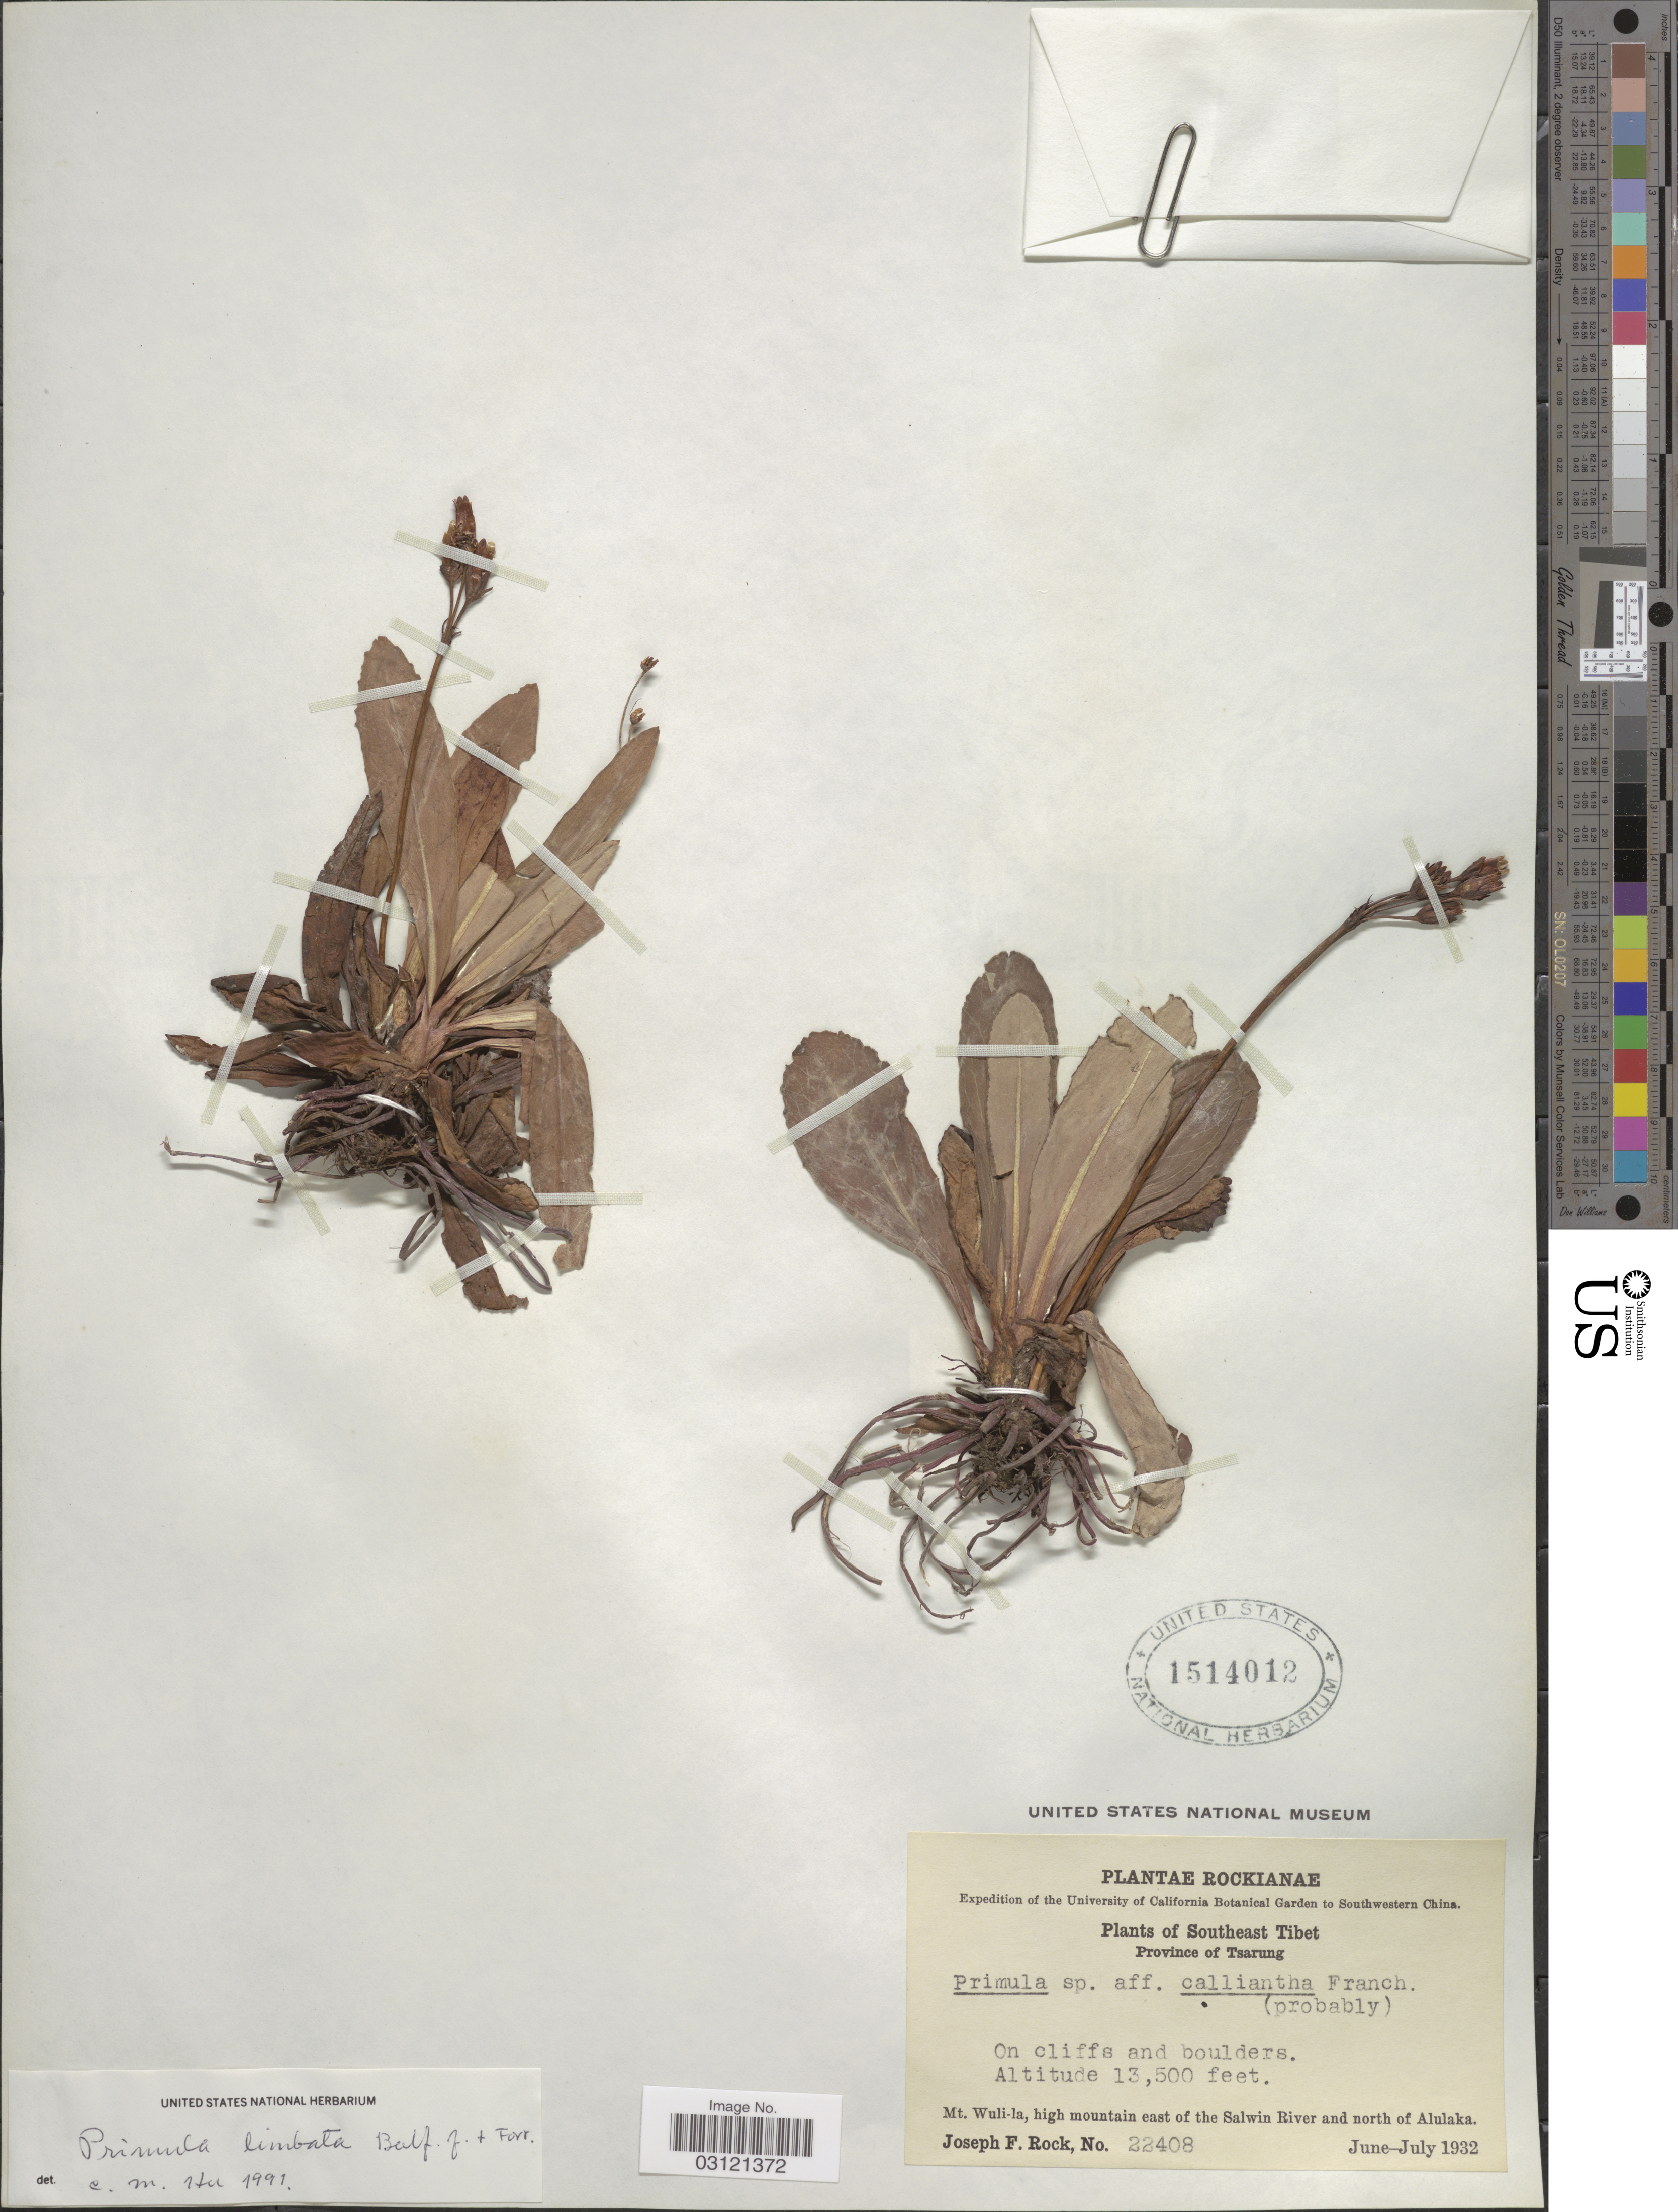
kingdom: Plantae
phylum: Tracheophyta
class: Magnoliopsida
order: Ericales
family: Primulaceae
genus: Primula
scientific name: Primula limbata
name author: Balf. f. & Forrest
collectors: J. F. Rock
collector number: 22408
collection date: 1932-06/1932-07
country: China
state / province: Xizang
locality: Southwestern China. Southeast Tibet. Province of Tsarung.On cliffs and boulders. Mt. Wuli-la, high mountain east of the Salwin River and north of Alulaka.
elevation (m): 4115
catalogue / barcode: US 1514012